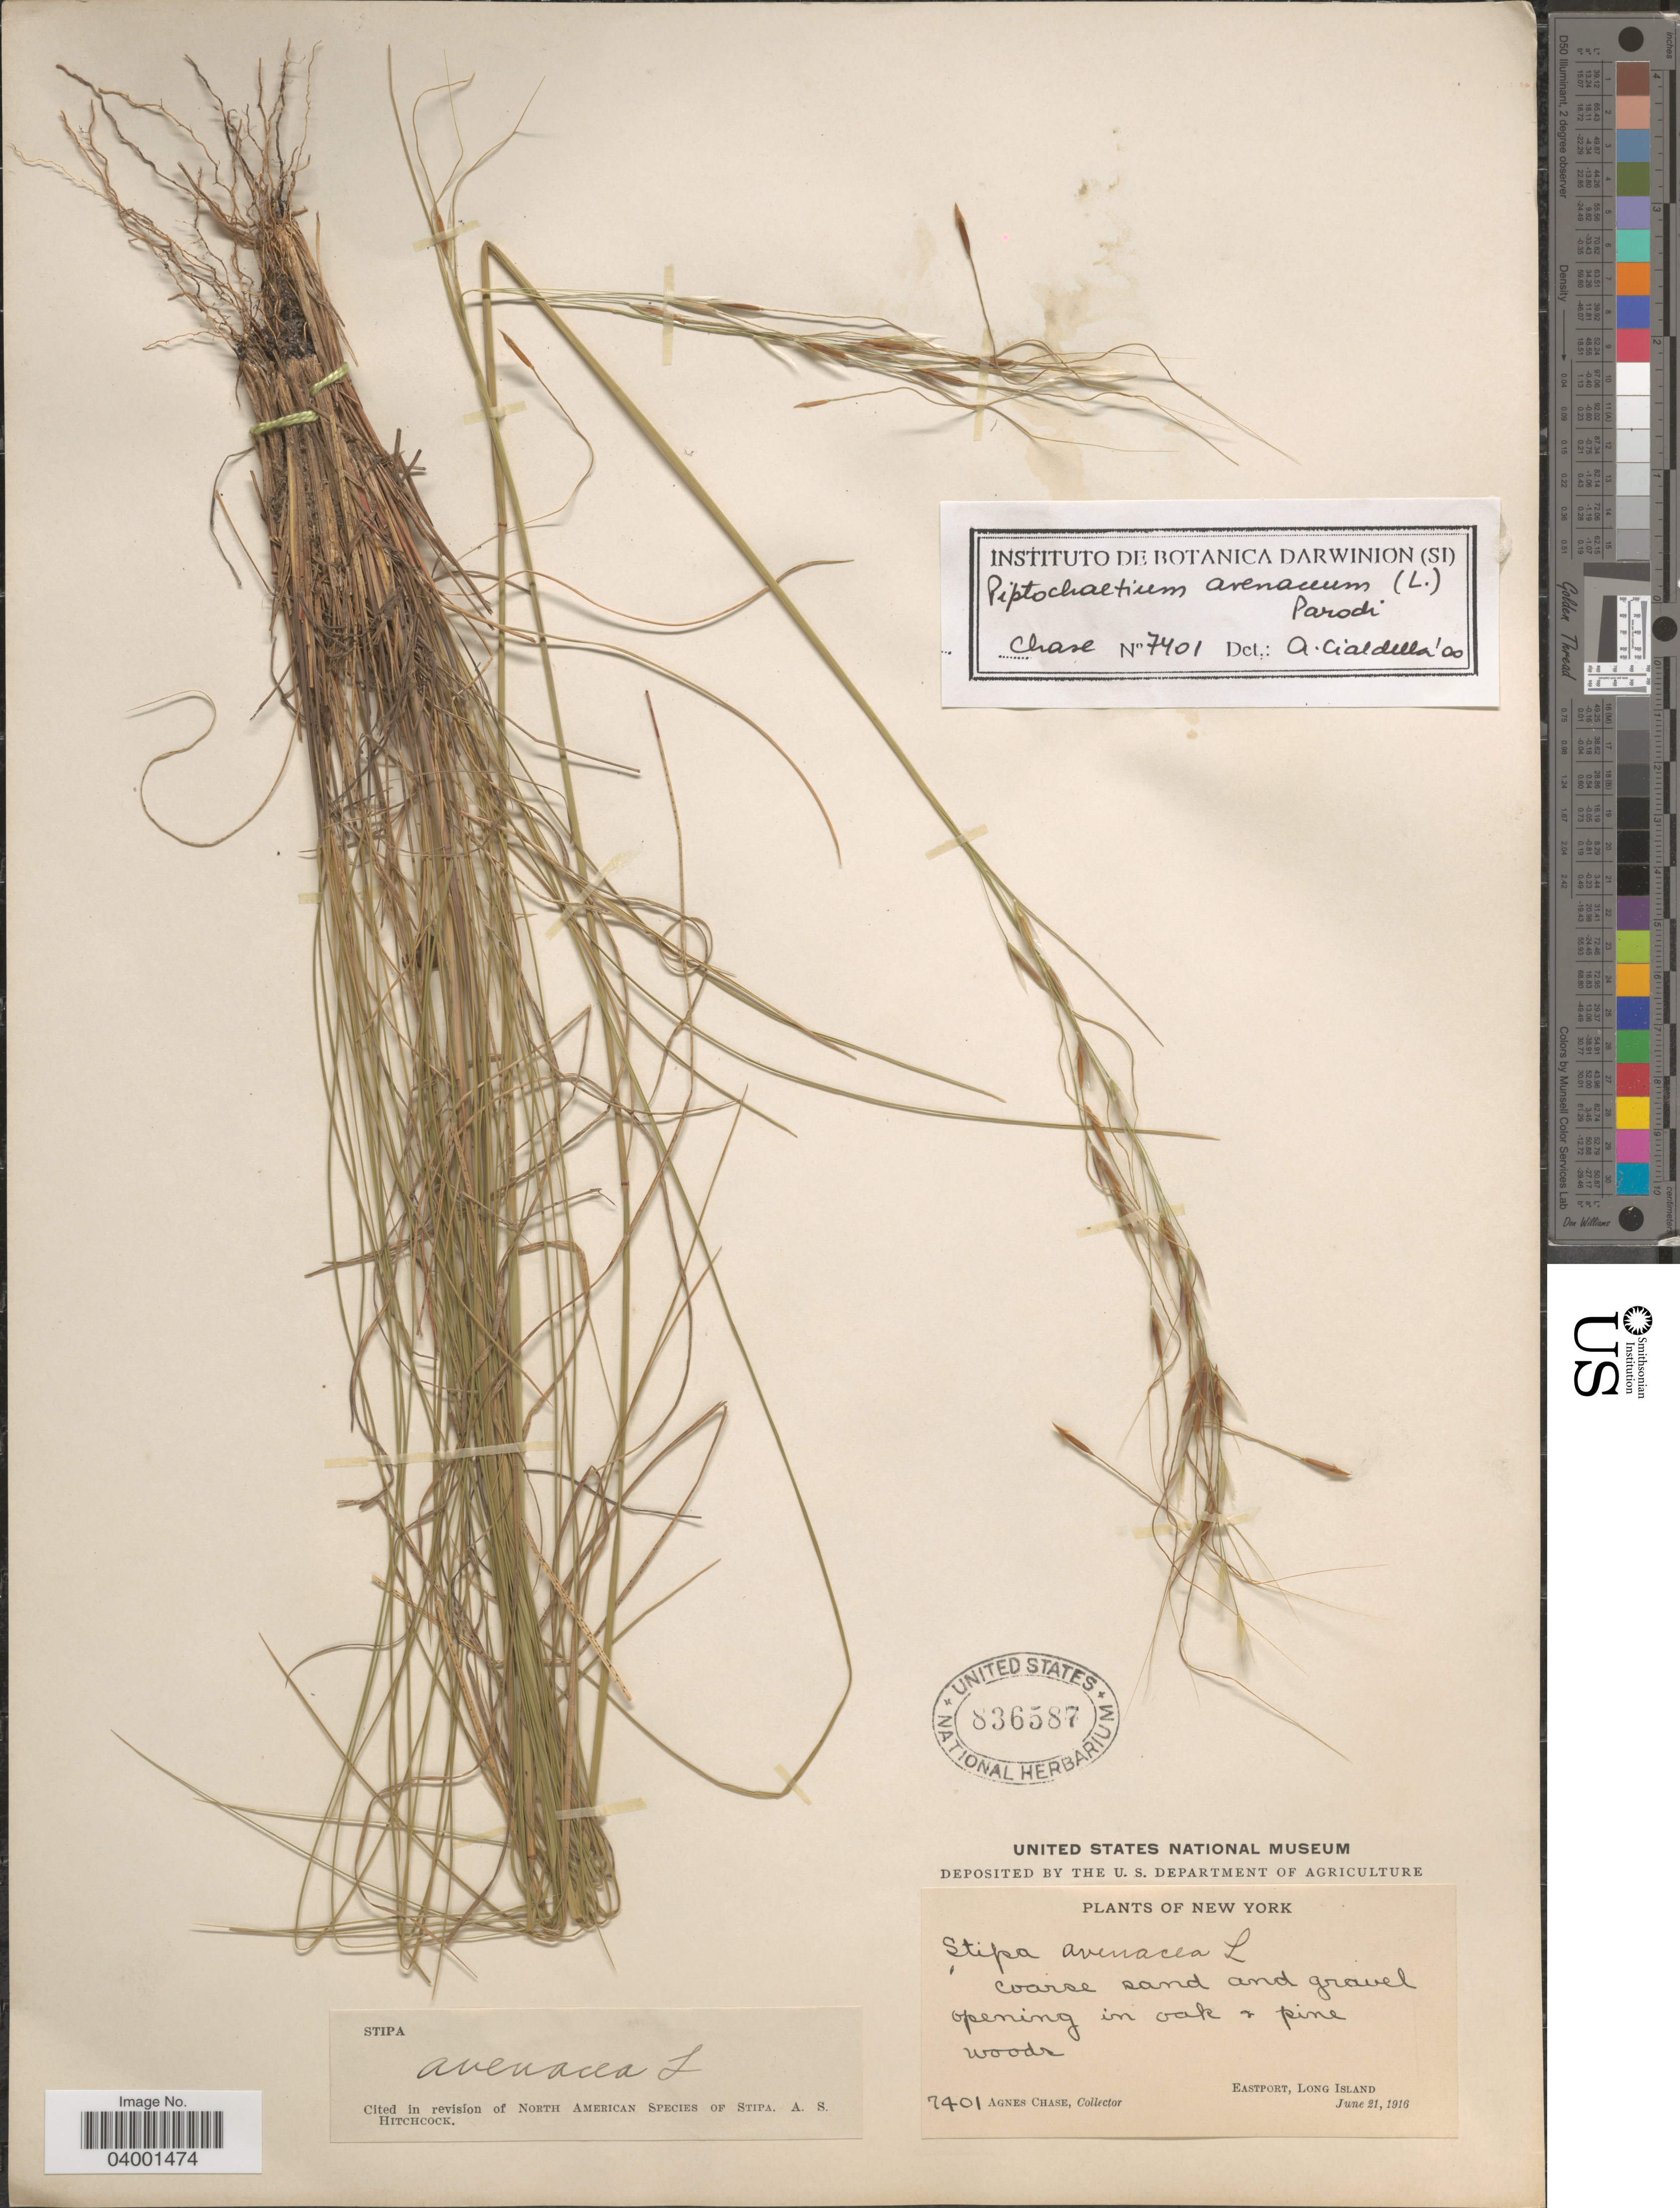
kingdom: Plantae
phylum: Tracheophyta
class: Liliopsida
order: Poales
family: Poaceae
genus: Piptochaetium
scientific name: Piptochaetium avenaceum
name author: (L.) Parodi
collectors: A. Chase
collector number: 7401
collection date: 1916-06-21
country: United States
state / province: New York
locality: Coarse sand and gravel opening in oak & pine woods. Eastport, Long Island.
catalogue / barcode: US 836587